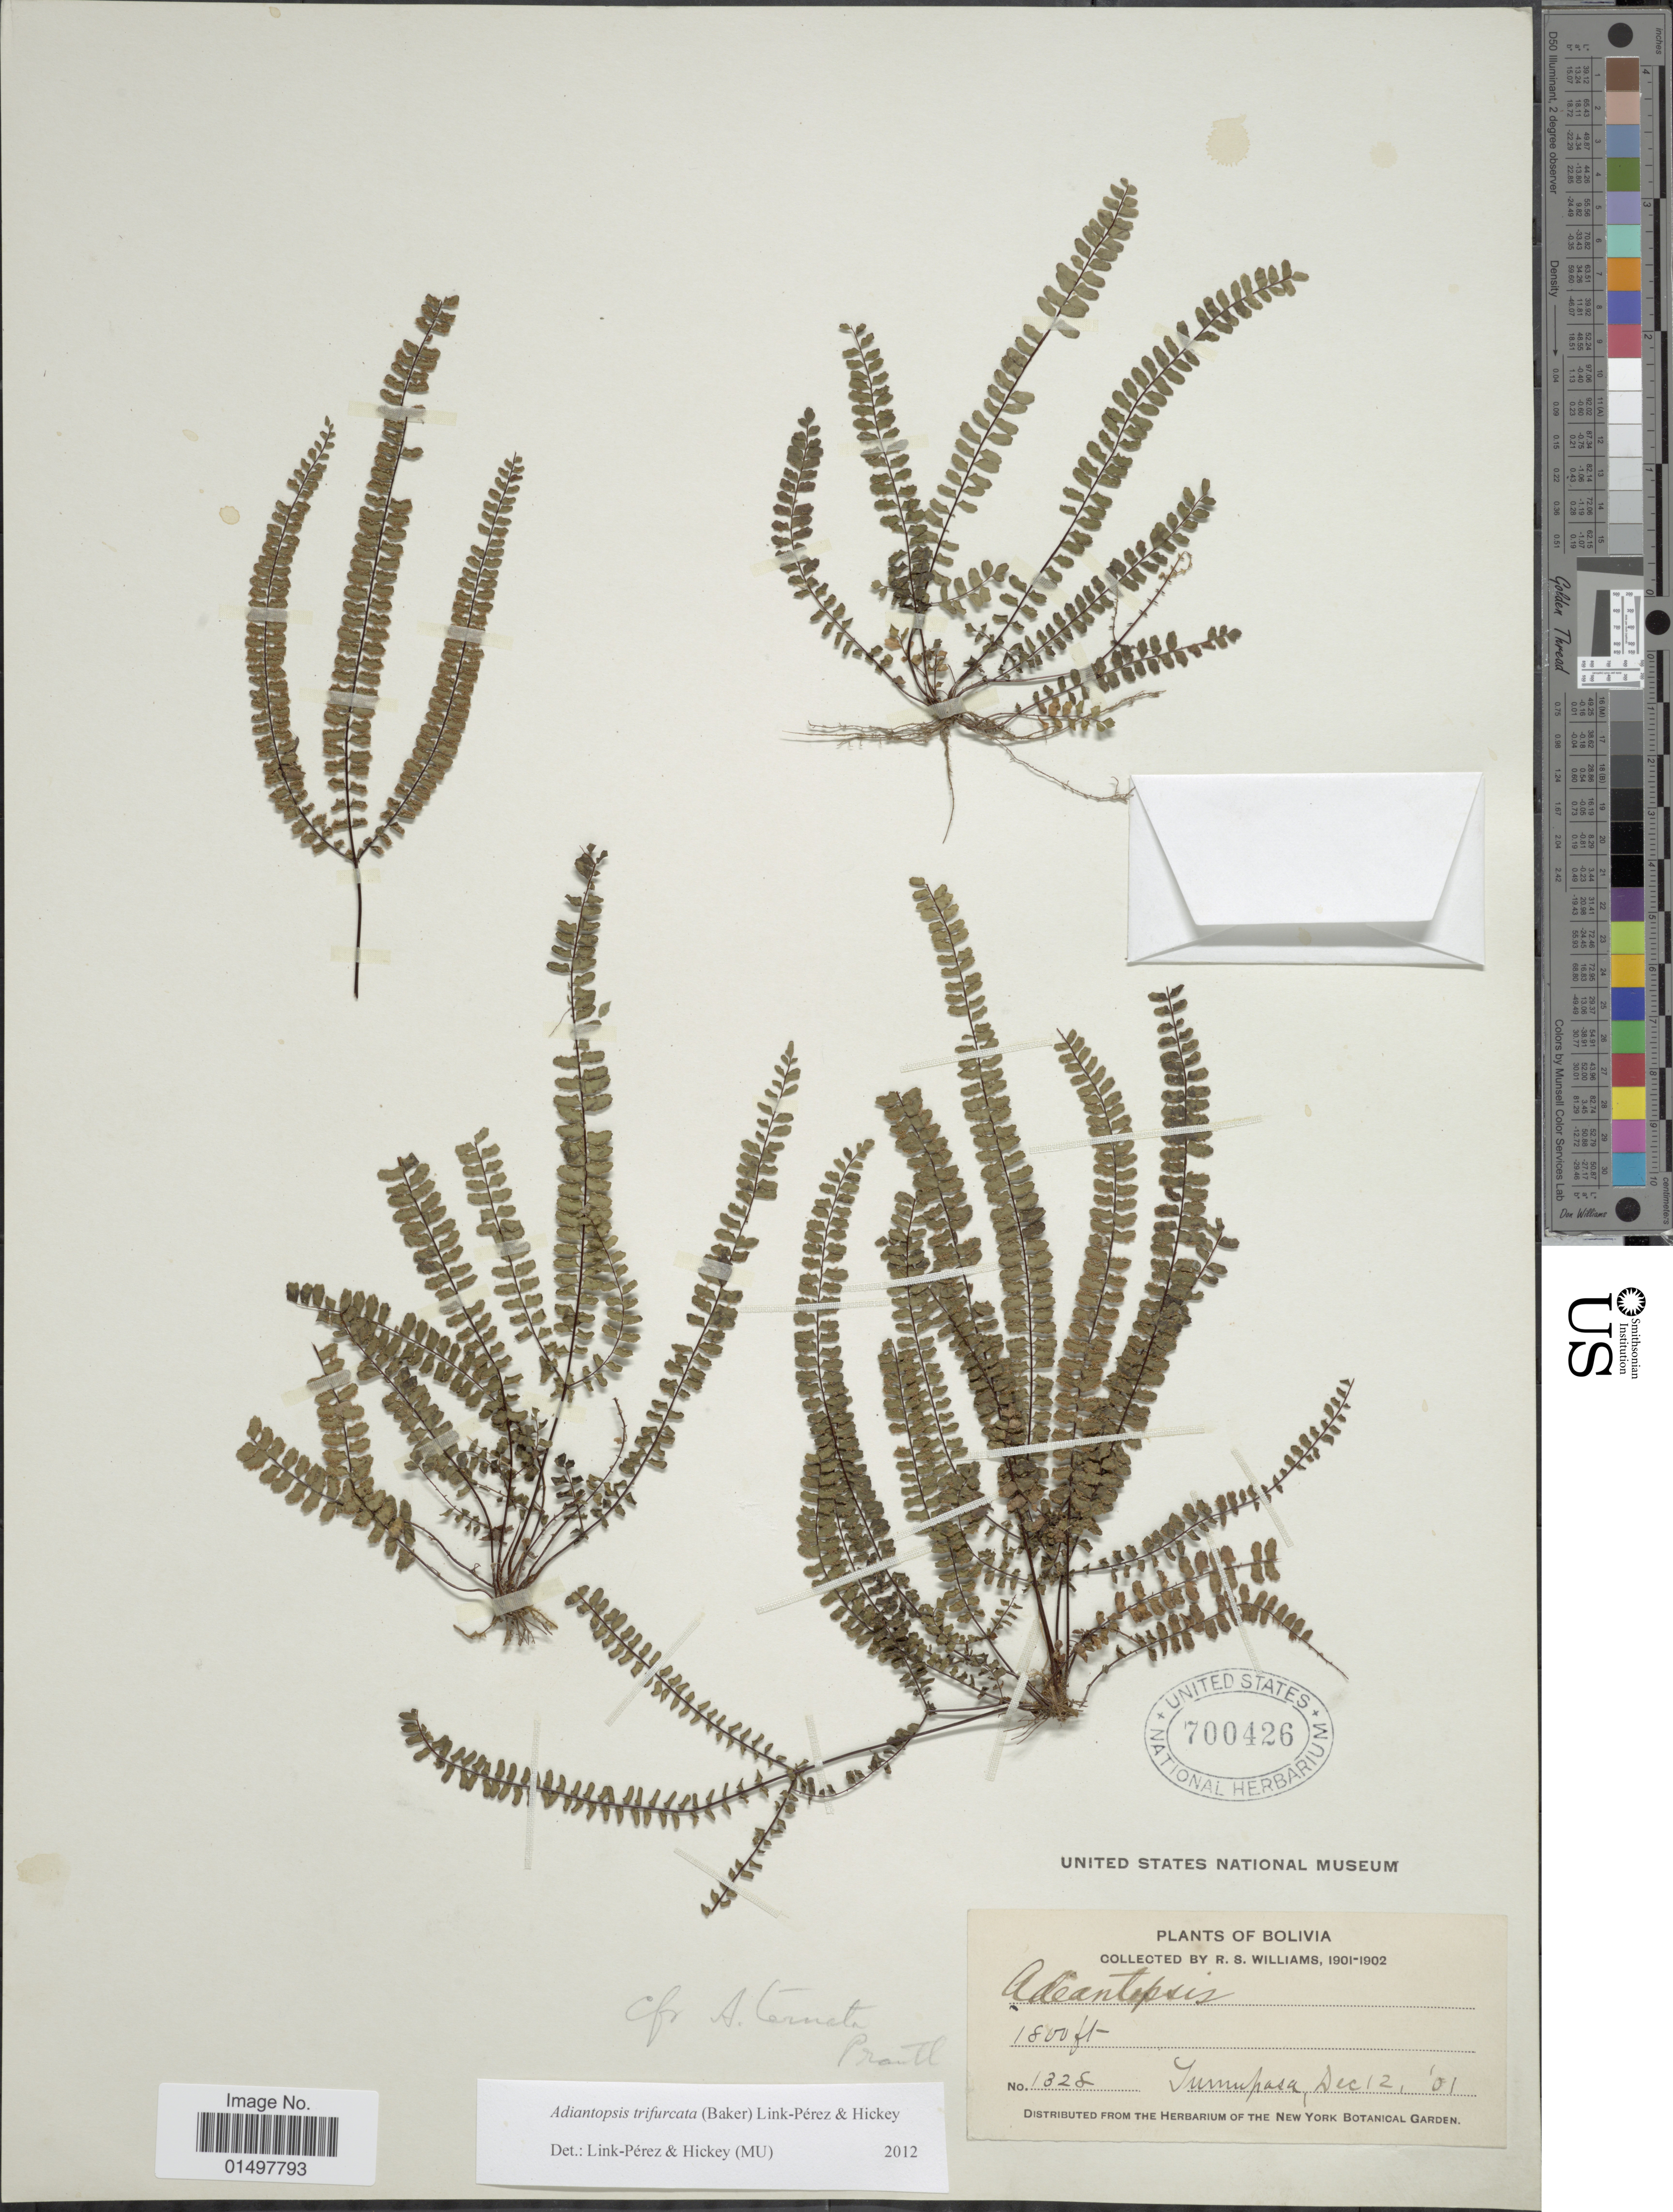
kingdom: Plantae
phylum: Tracheophyta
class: Polypodiopsida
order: Polypodiales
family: Pteridaceae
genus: Adiantopsis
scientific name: Adiantopsis trifurcata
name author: (Baker) Link-Perez & Hickey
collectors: R. S. Williams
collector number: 1328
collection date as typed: Dec. 12, '01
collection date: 1901-12-12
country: Bolivia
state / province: La Paz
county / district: Iturralde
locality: Tumupasa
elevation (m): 549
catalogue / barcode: US 700426